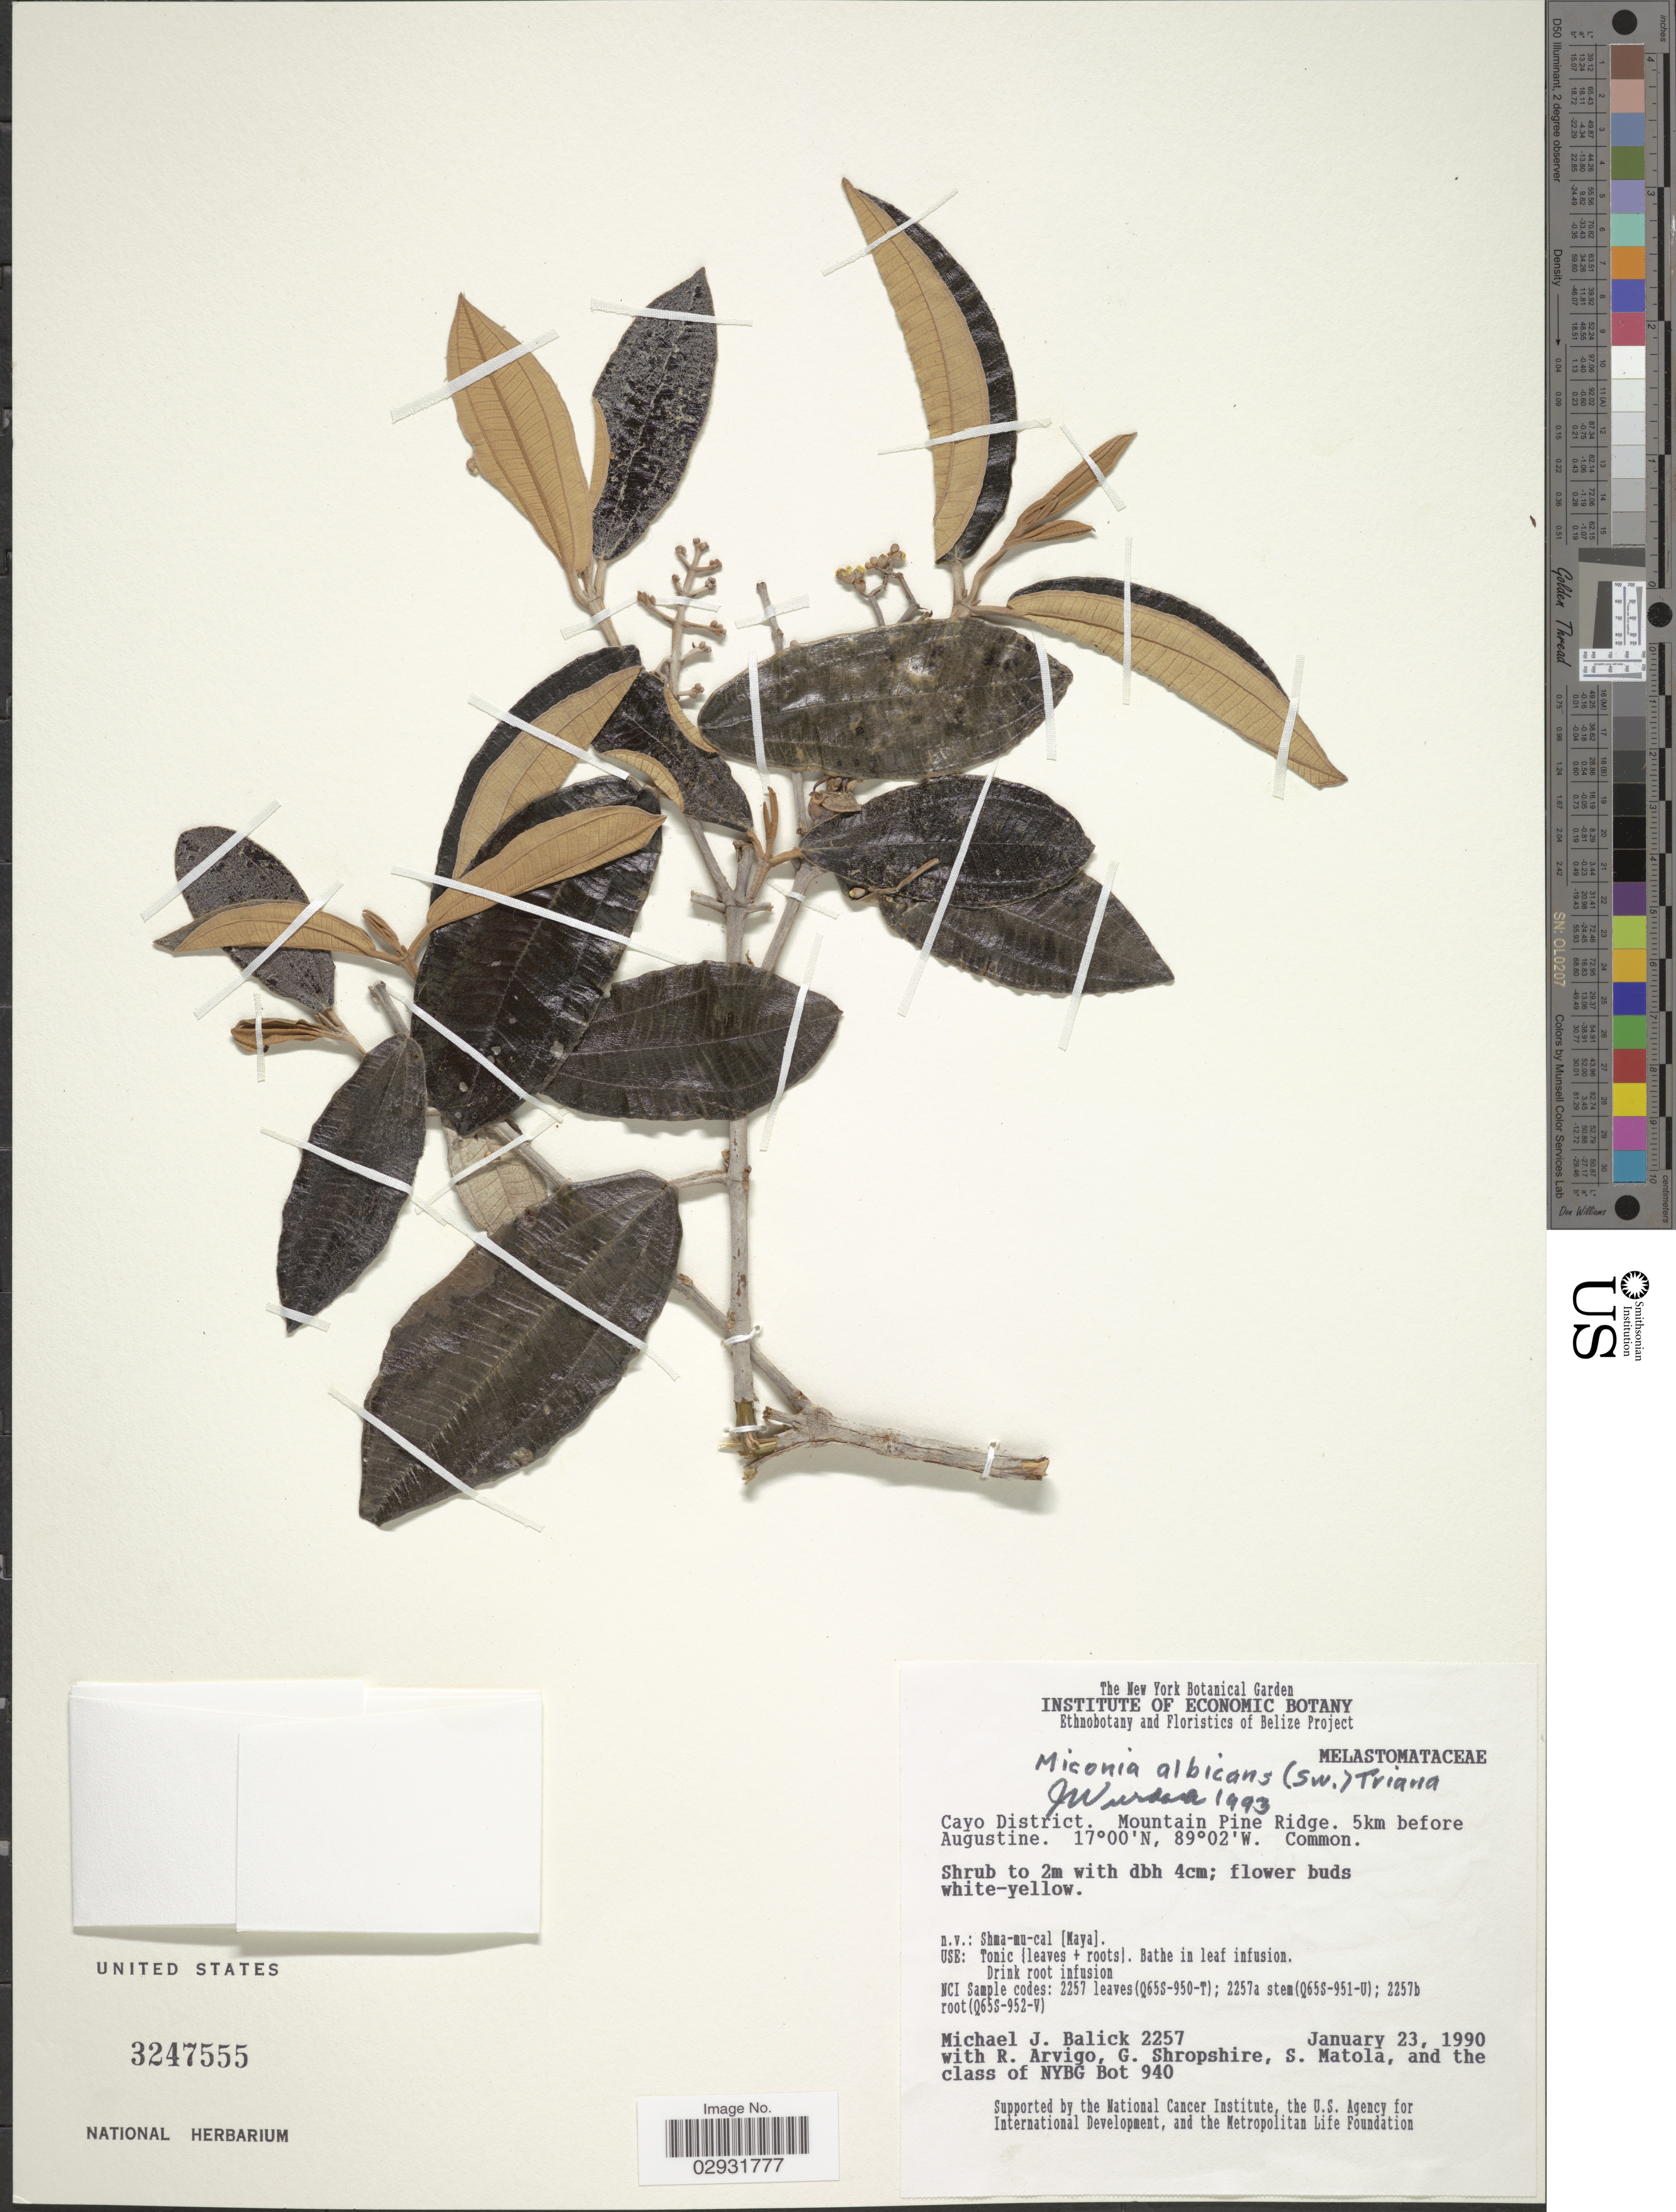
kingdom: Plantae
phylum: Tracheophyta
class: Magnoliopsida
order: Myrtales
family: Melastomataceae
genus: Miconia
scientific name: Miconia albicans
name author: (Sw.) Steud.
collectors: M. J. Balick, R. Arvigo, G. Shropshire & S. Matola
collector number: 940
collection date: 1990-01-23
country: Belize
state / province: Cayo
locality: Cayo District. Mountain Pine Ridge. 5km before Augustine.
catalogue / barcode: US 3247555